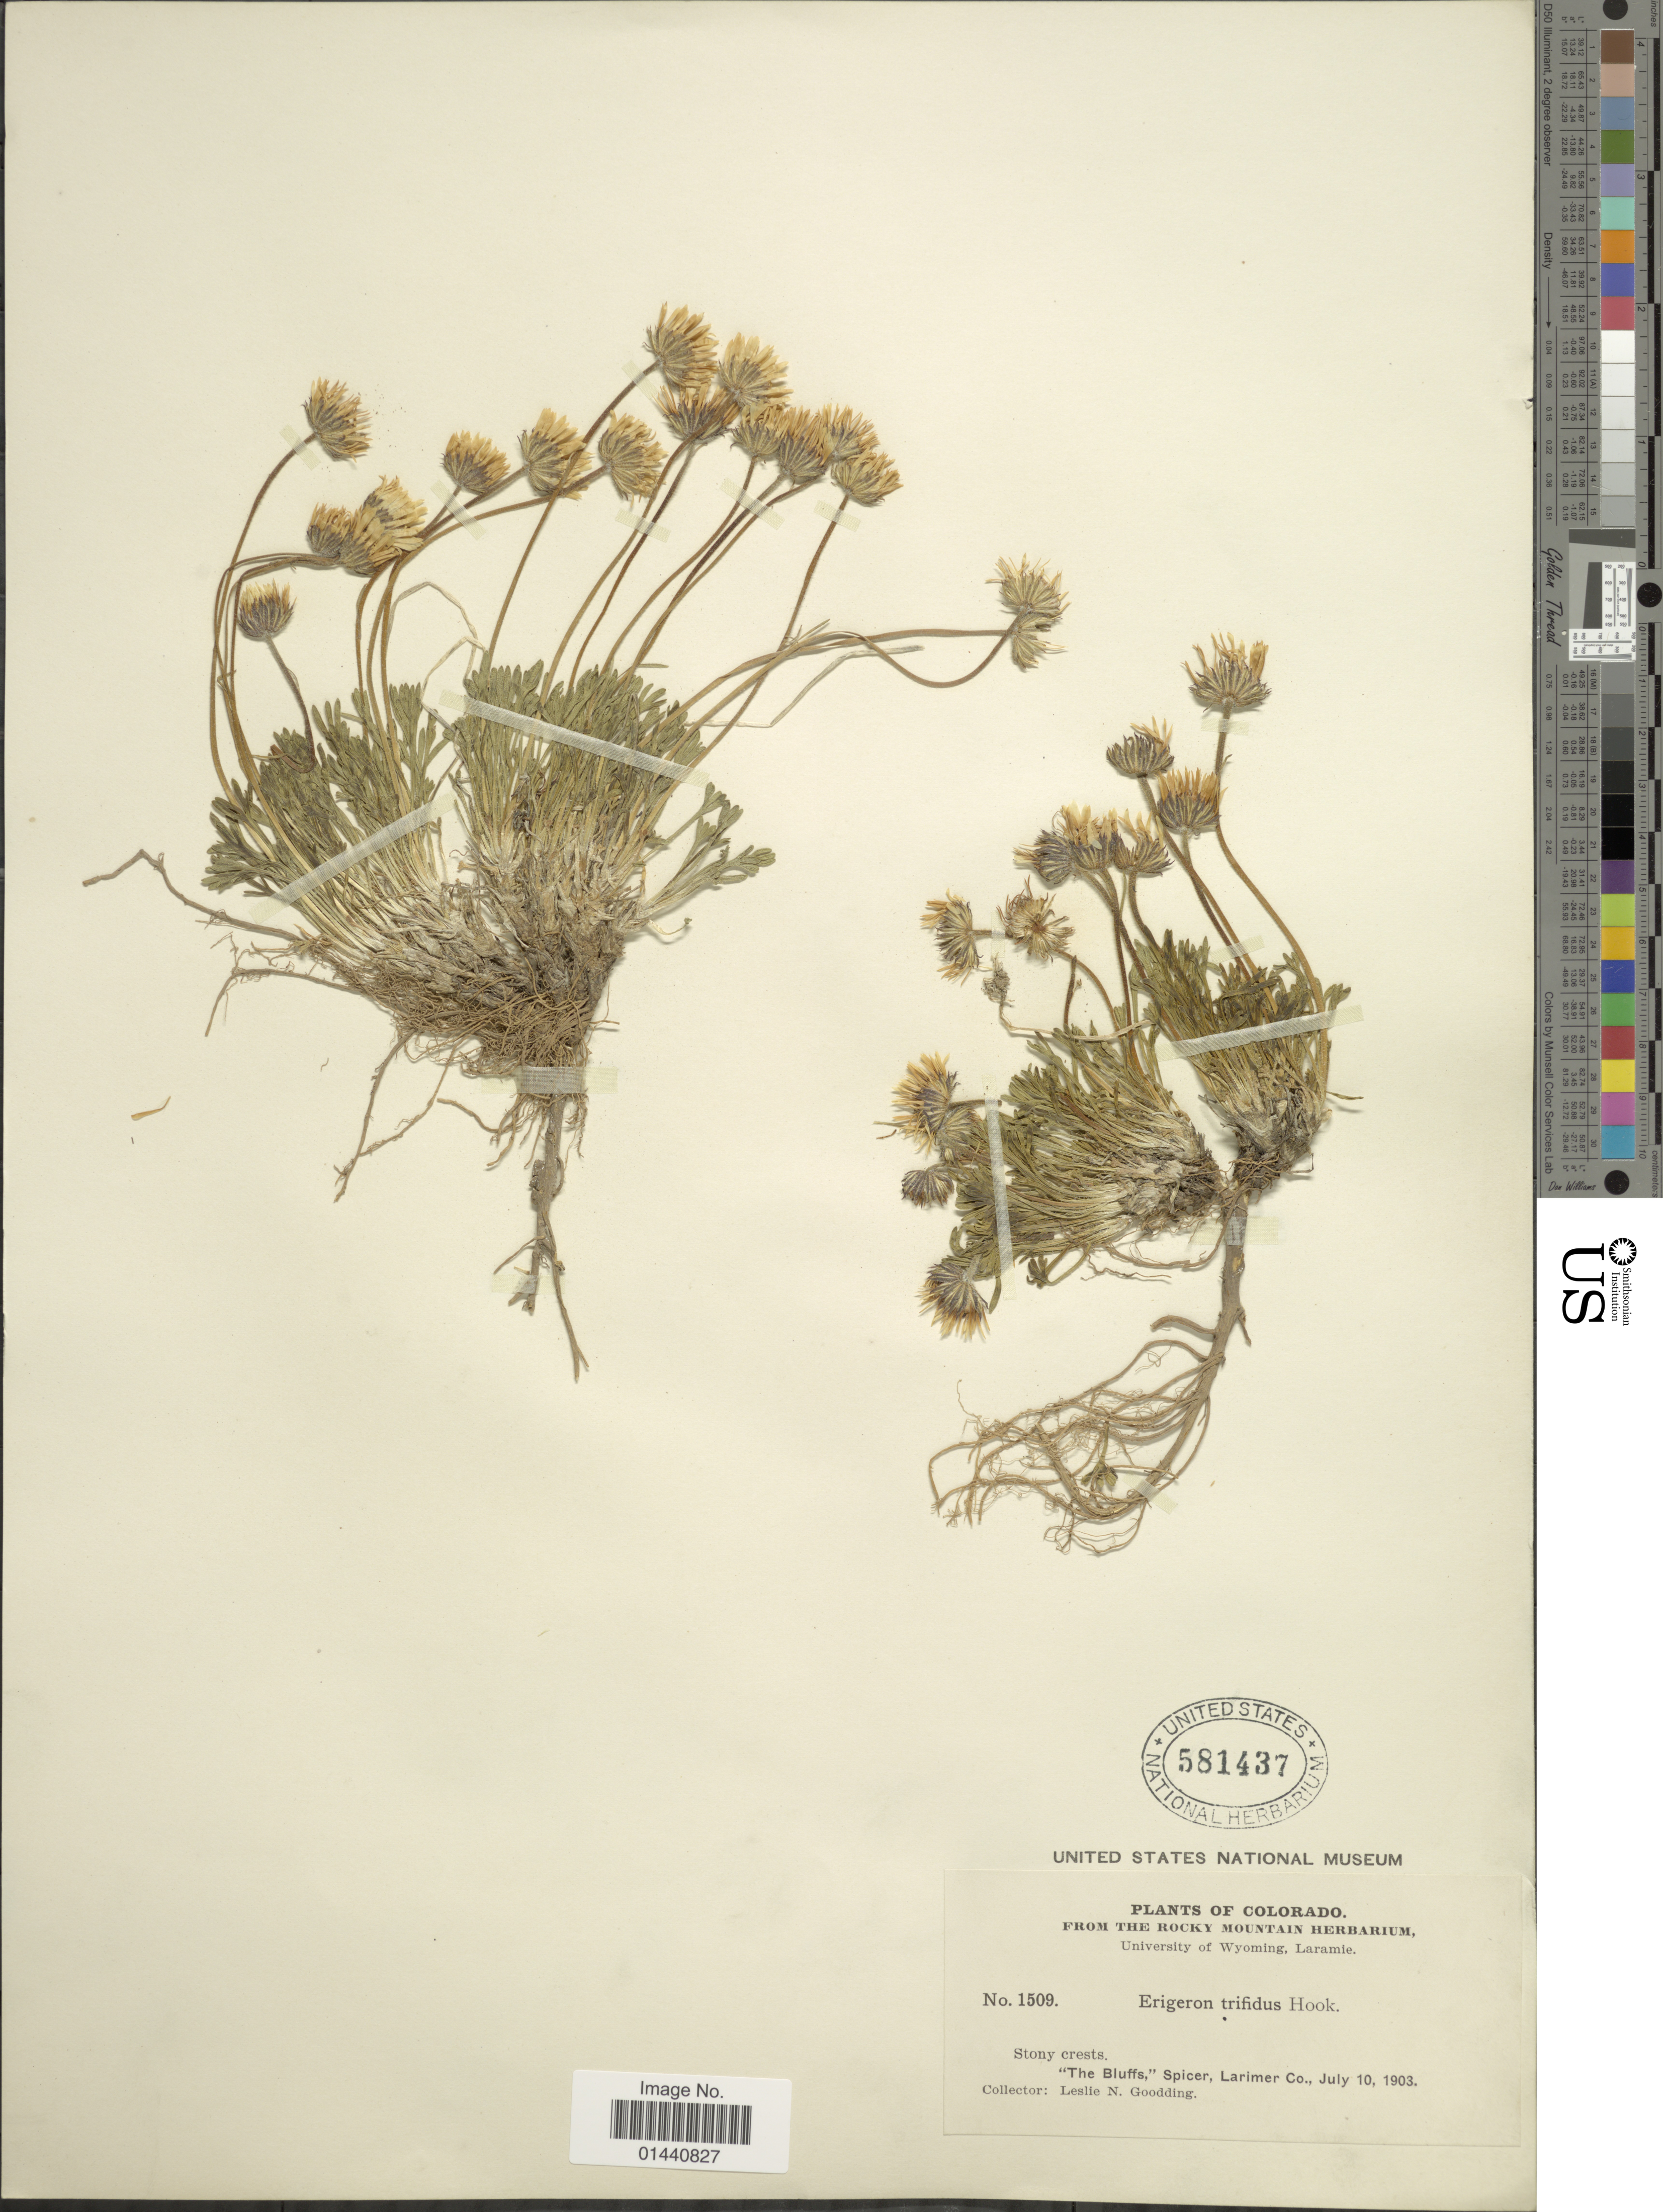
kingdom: Plantae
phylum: Tracheophyta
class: Magnoliopsida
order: Asterales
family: Asteraceae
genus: Erigeron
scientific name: Erigeron trifidus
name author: Hook.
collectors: L. N. Goodding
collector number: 1509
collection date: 1903-07-10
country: United States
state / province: Colorado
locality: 'The Bluffs,' Spicer, Larimer Co.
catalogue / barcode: US 581437